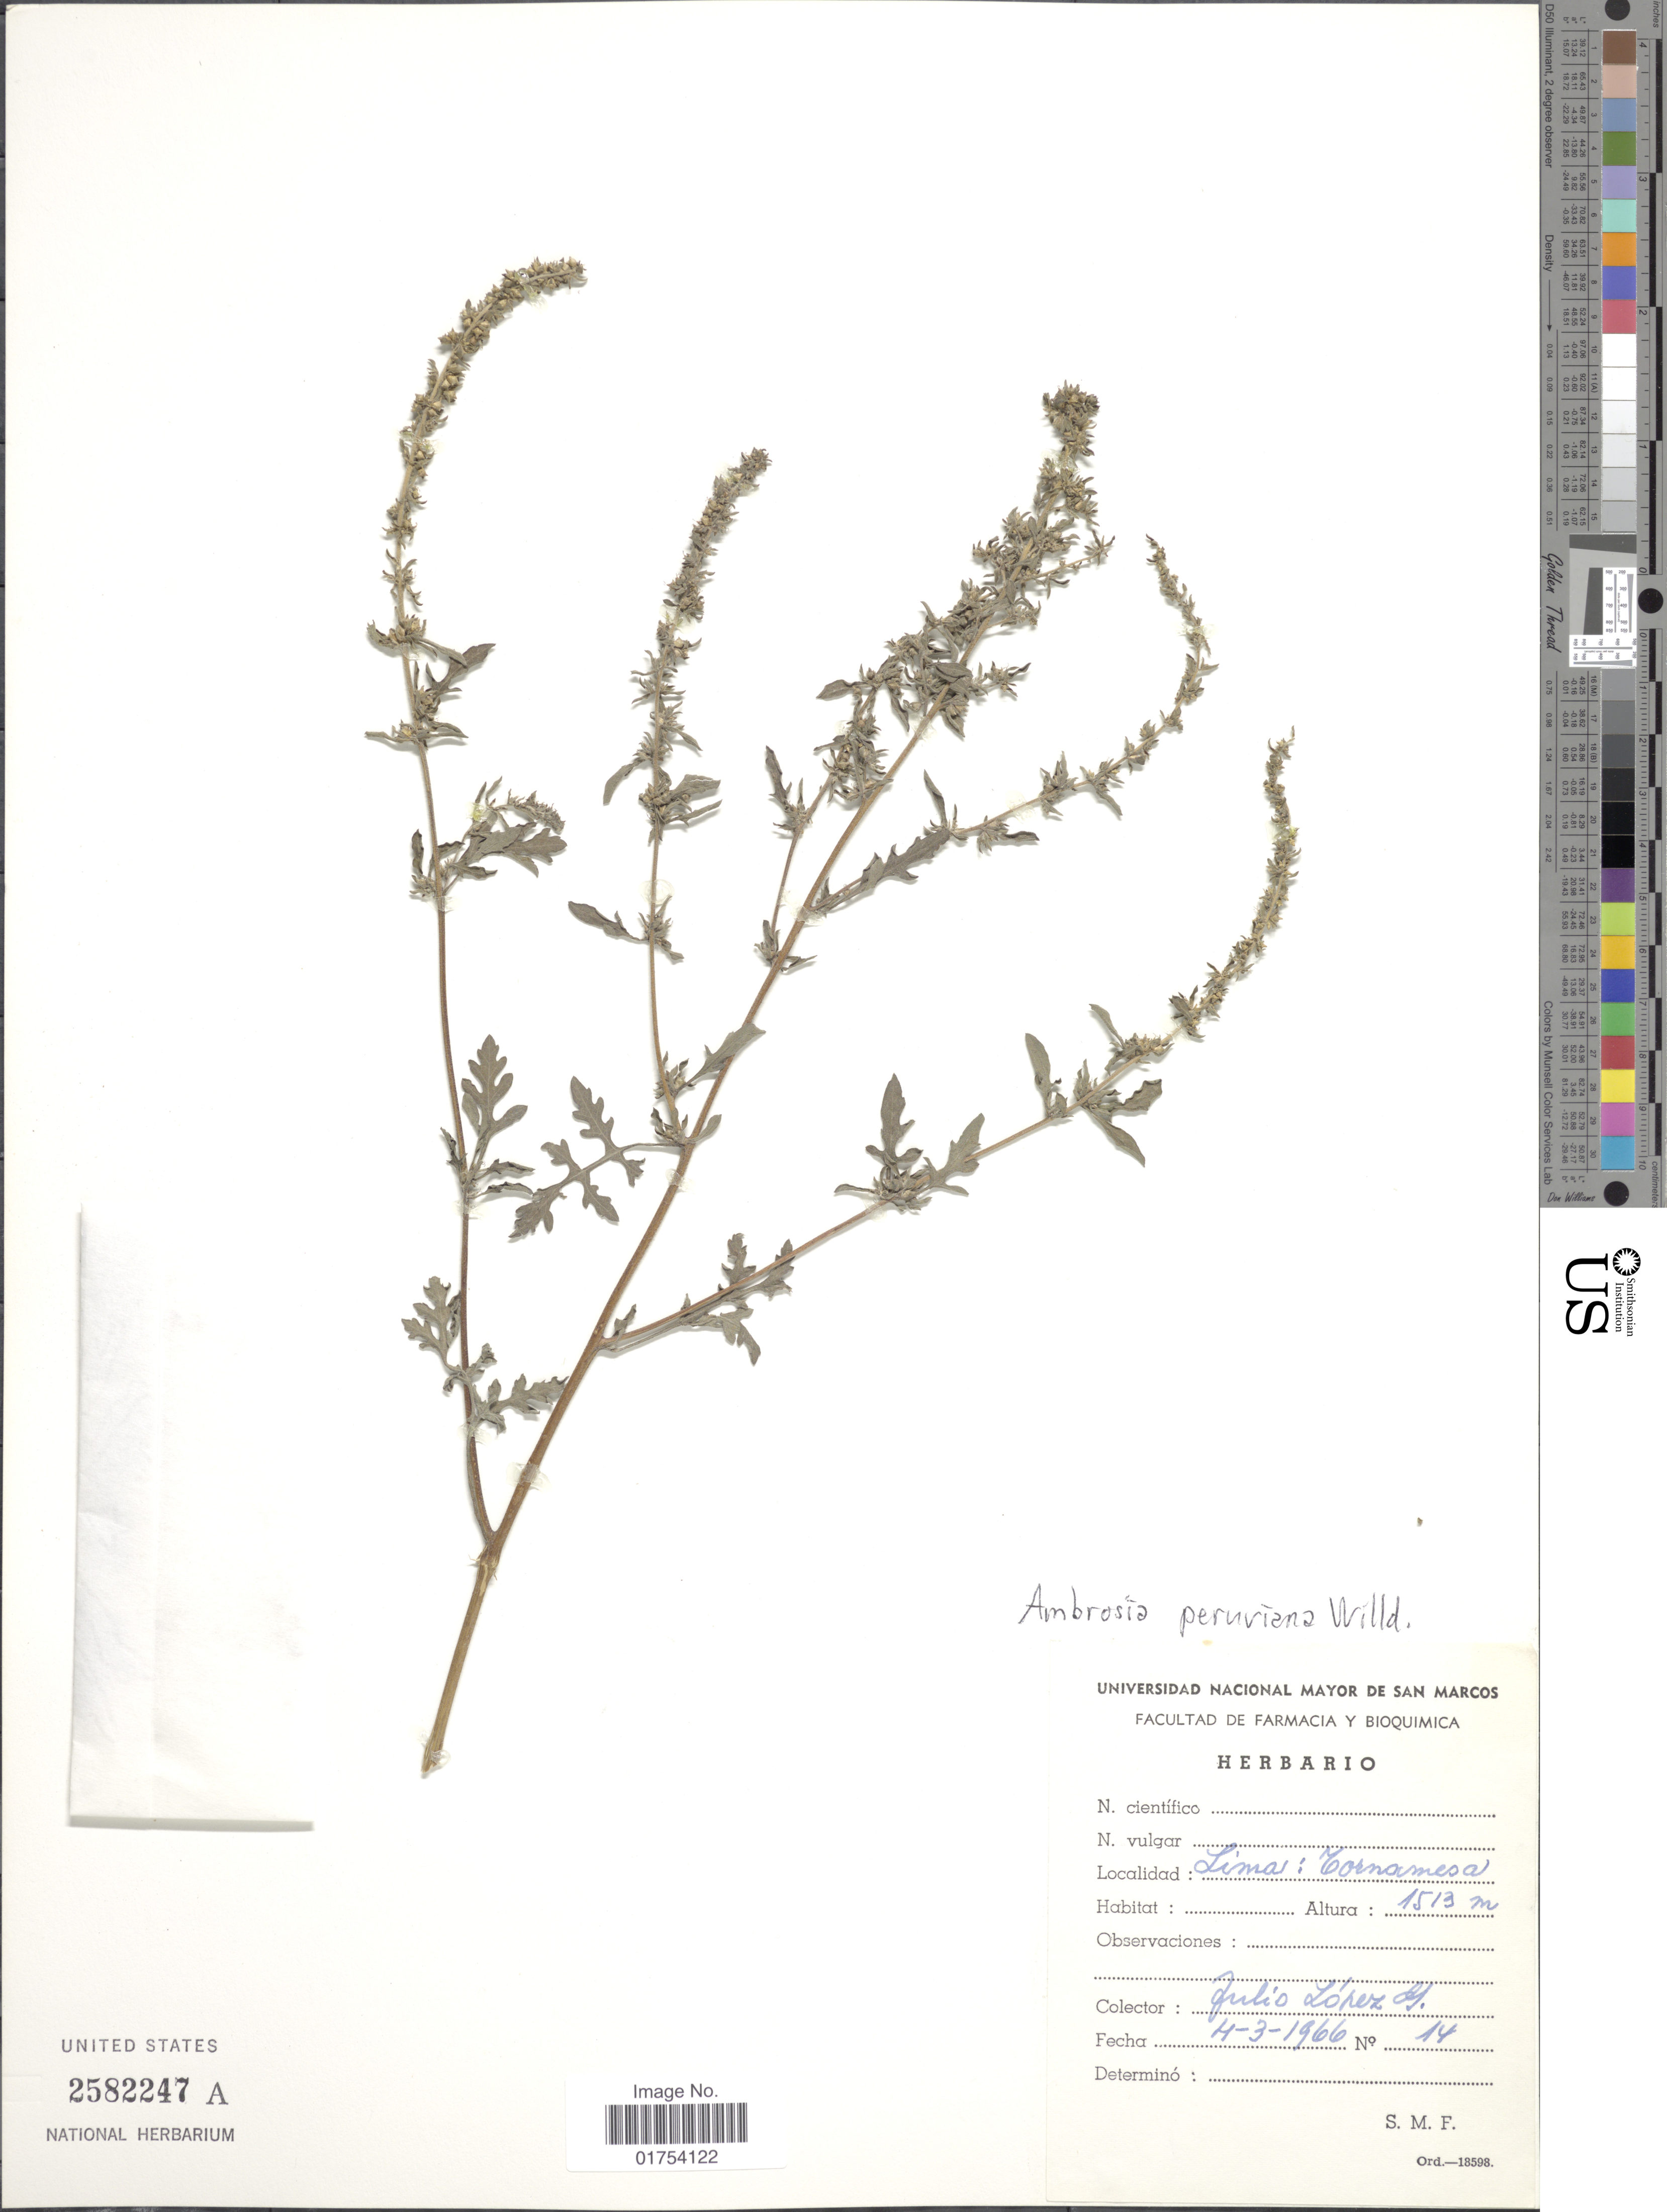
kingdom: Plantae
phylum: Tracheophyta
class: Magnoliopsida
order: Asterales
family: Asteraceae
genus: Ambrosia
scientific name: Ambrosia peruviana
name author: Willd.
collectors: J. López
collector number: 14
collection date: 1966-03-04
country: Peru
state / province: Lima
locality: Tornamesa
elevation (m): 1513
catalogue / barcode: US 2582247A